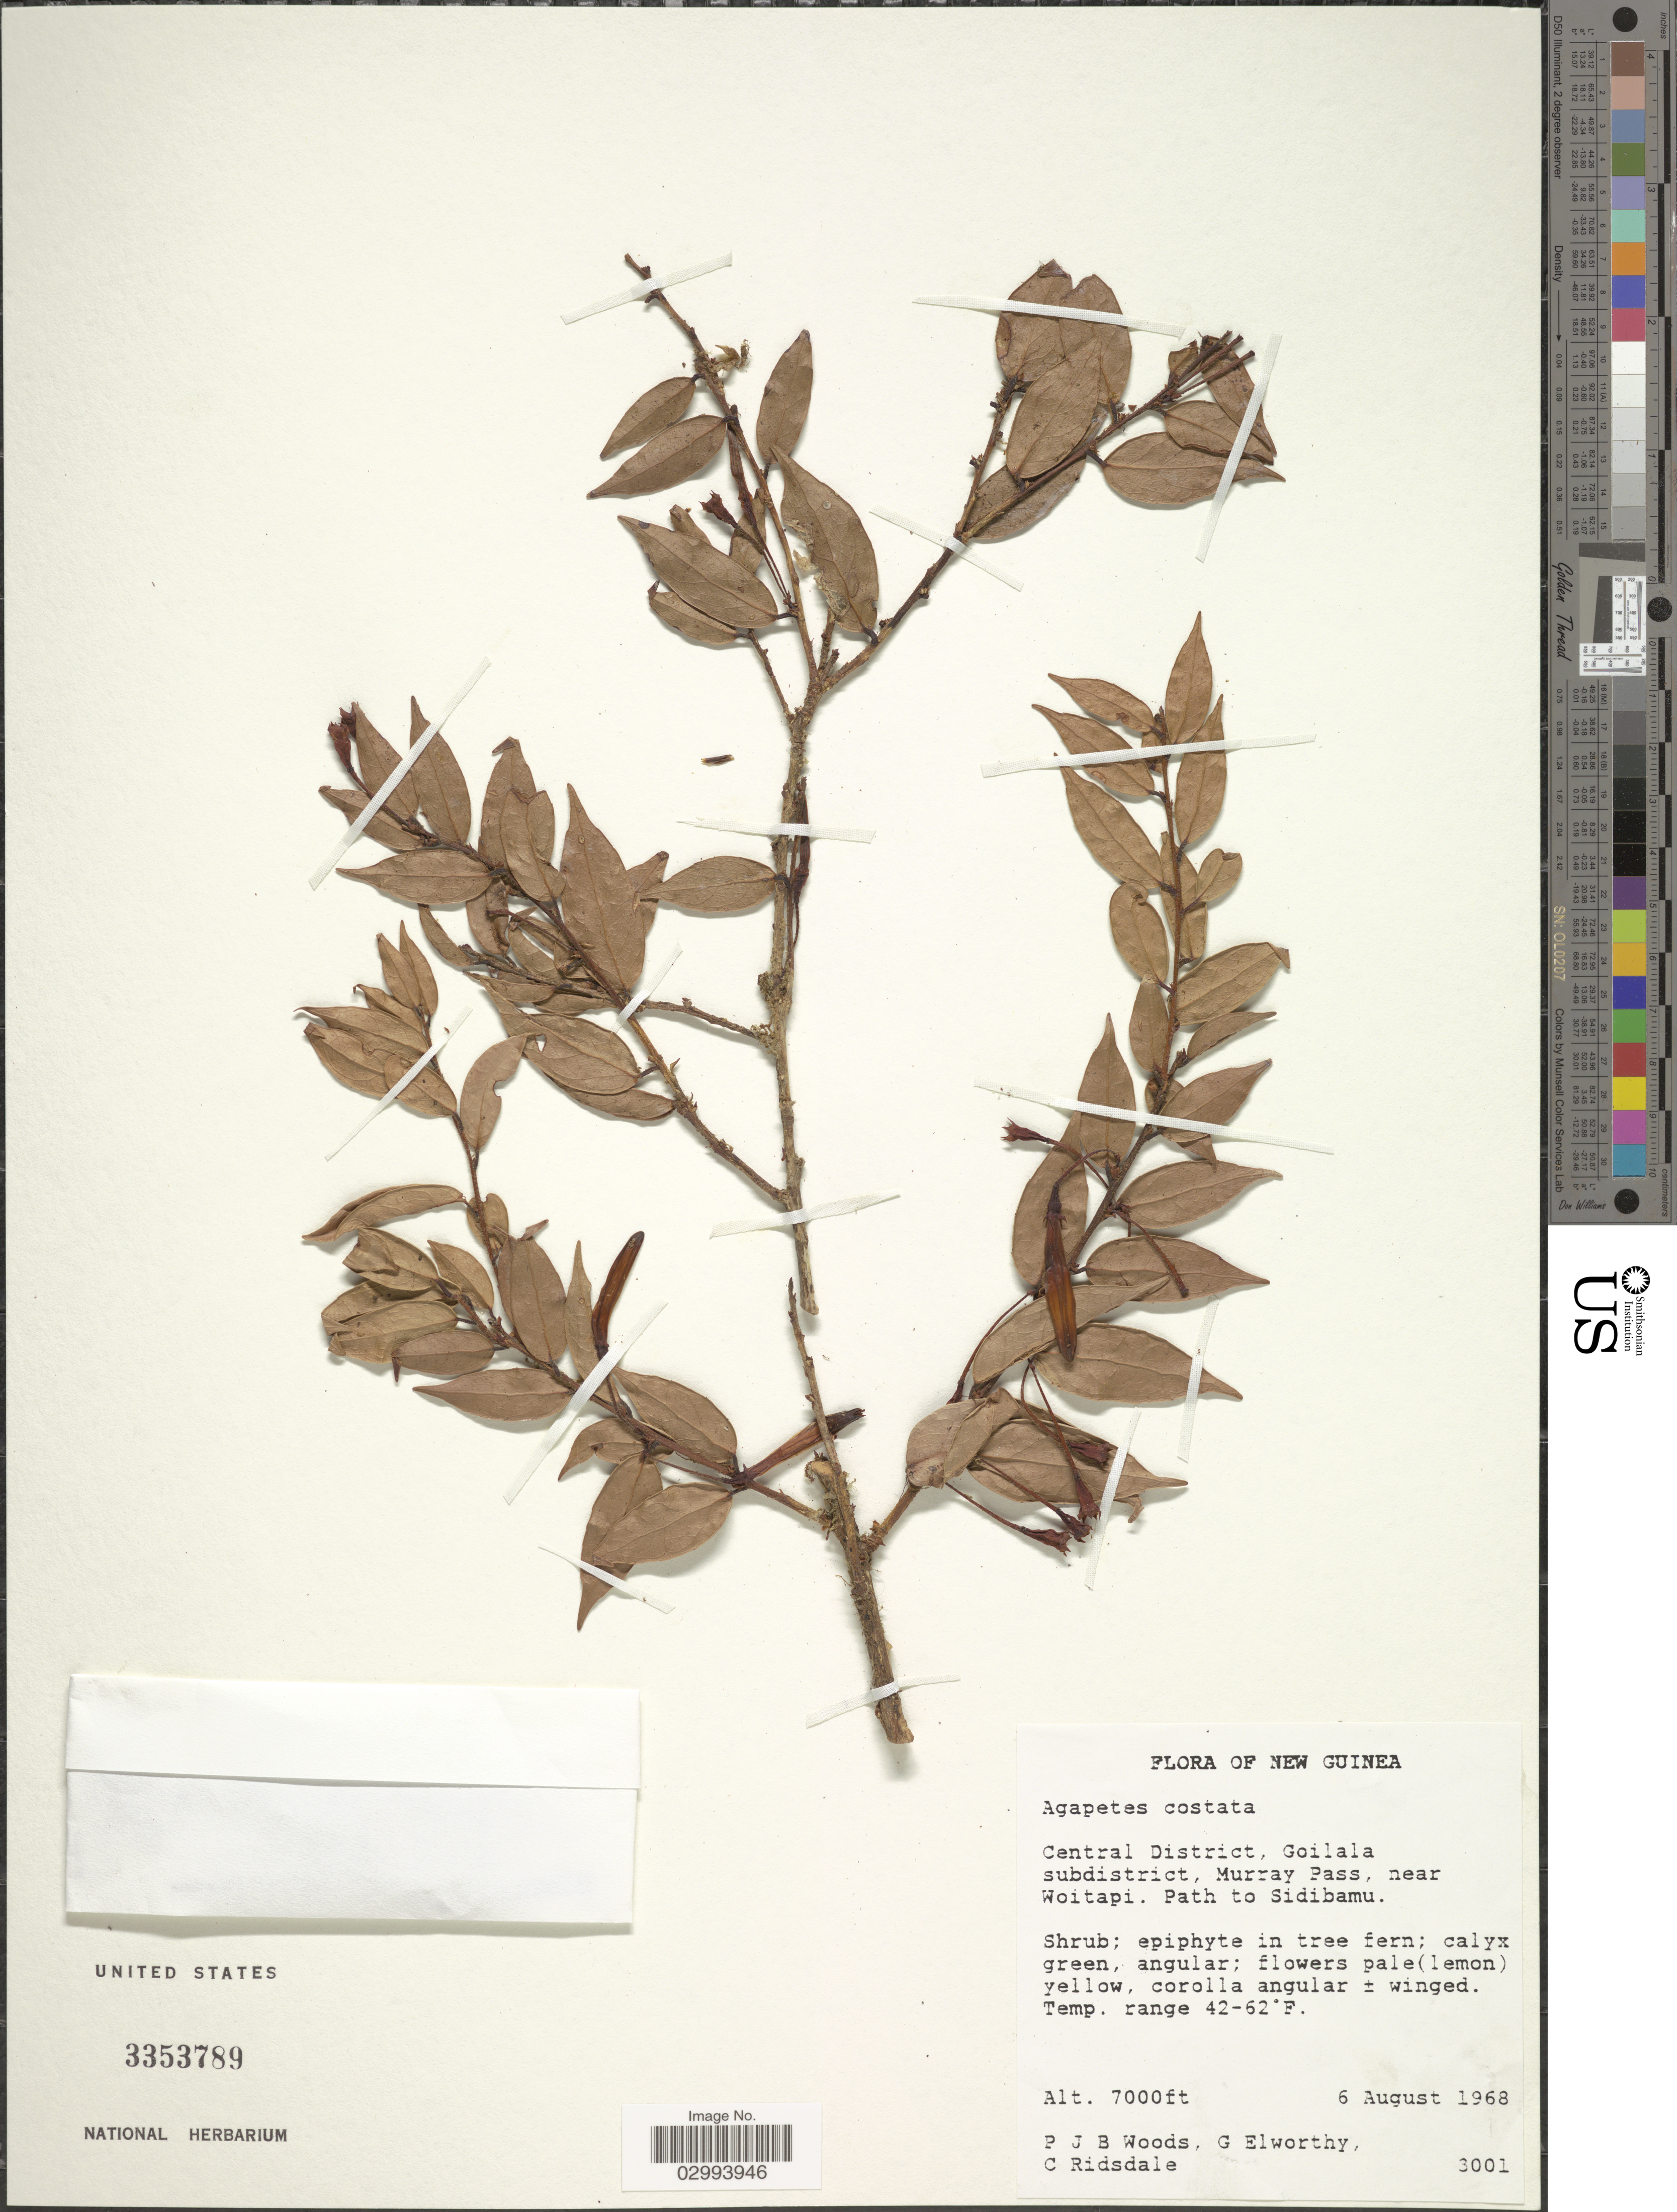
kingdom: Plantae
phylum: Tracheophyta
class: Magnoliopsida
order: Ericales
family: Ericaceae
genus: Agapetes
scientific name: Agapetes costata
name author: C.H. Wright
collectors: P. Woods, G. Elworthy & C. E. Ridsdale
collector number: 3001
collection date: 1968-08-06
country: Papua New Guinea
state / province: Central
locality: New Guinea. Central District, Goilala subdistrict, Murray Pass, near Woitapi. Path to Sidibamu.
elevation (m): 2134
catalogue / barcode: US 3353789